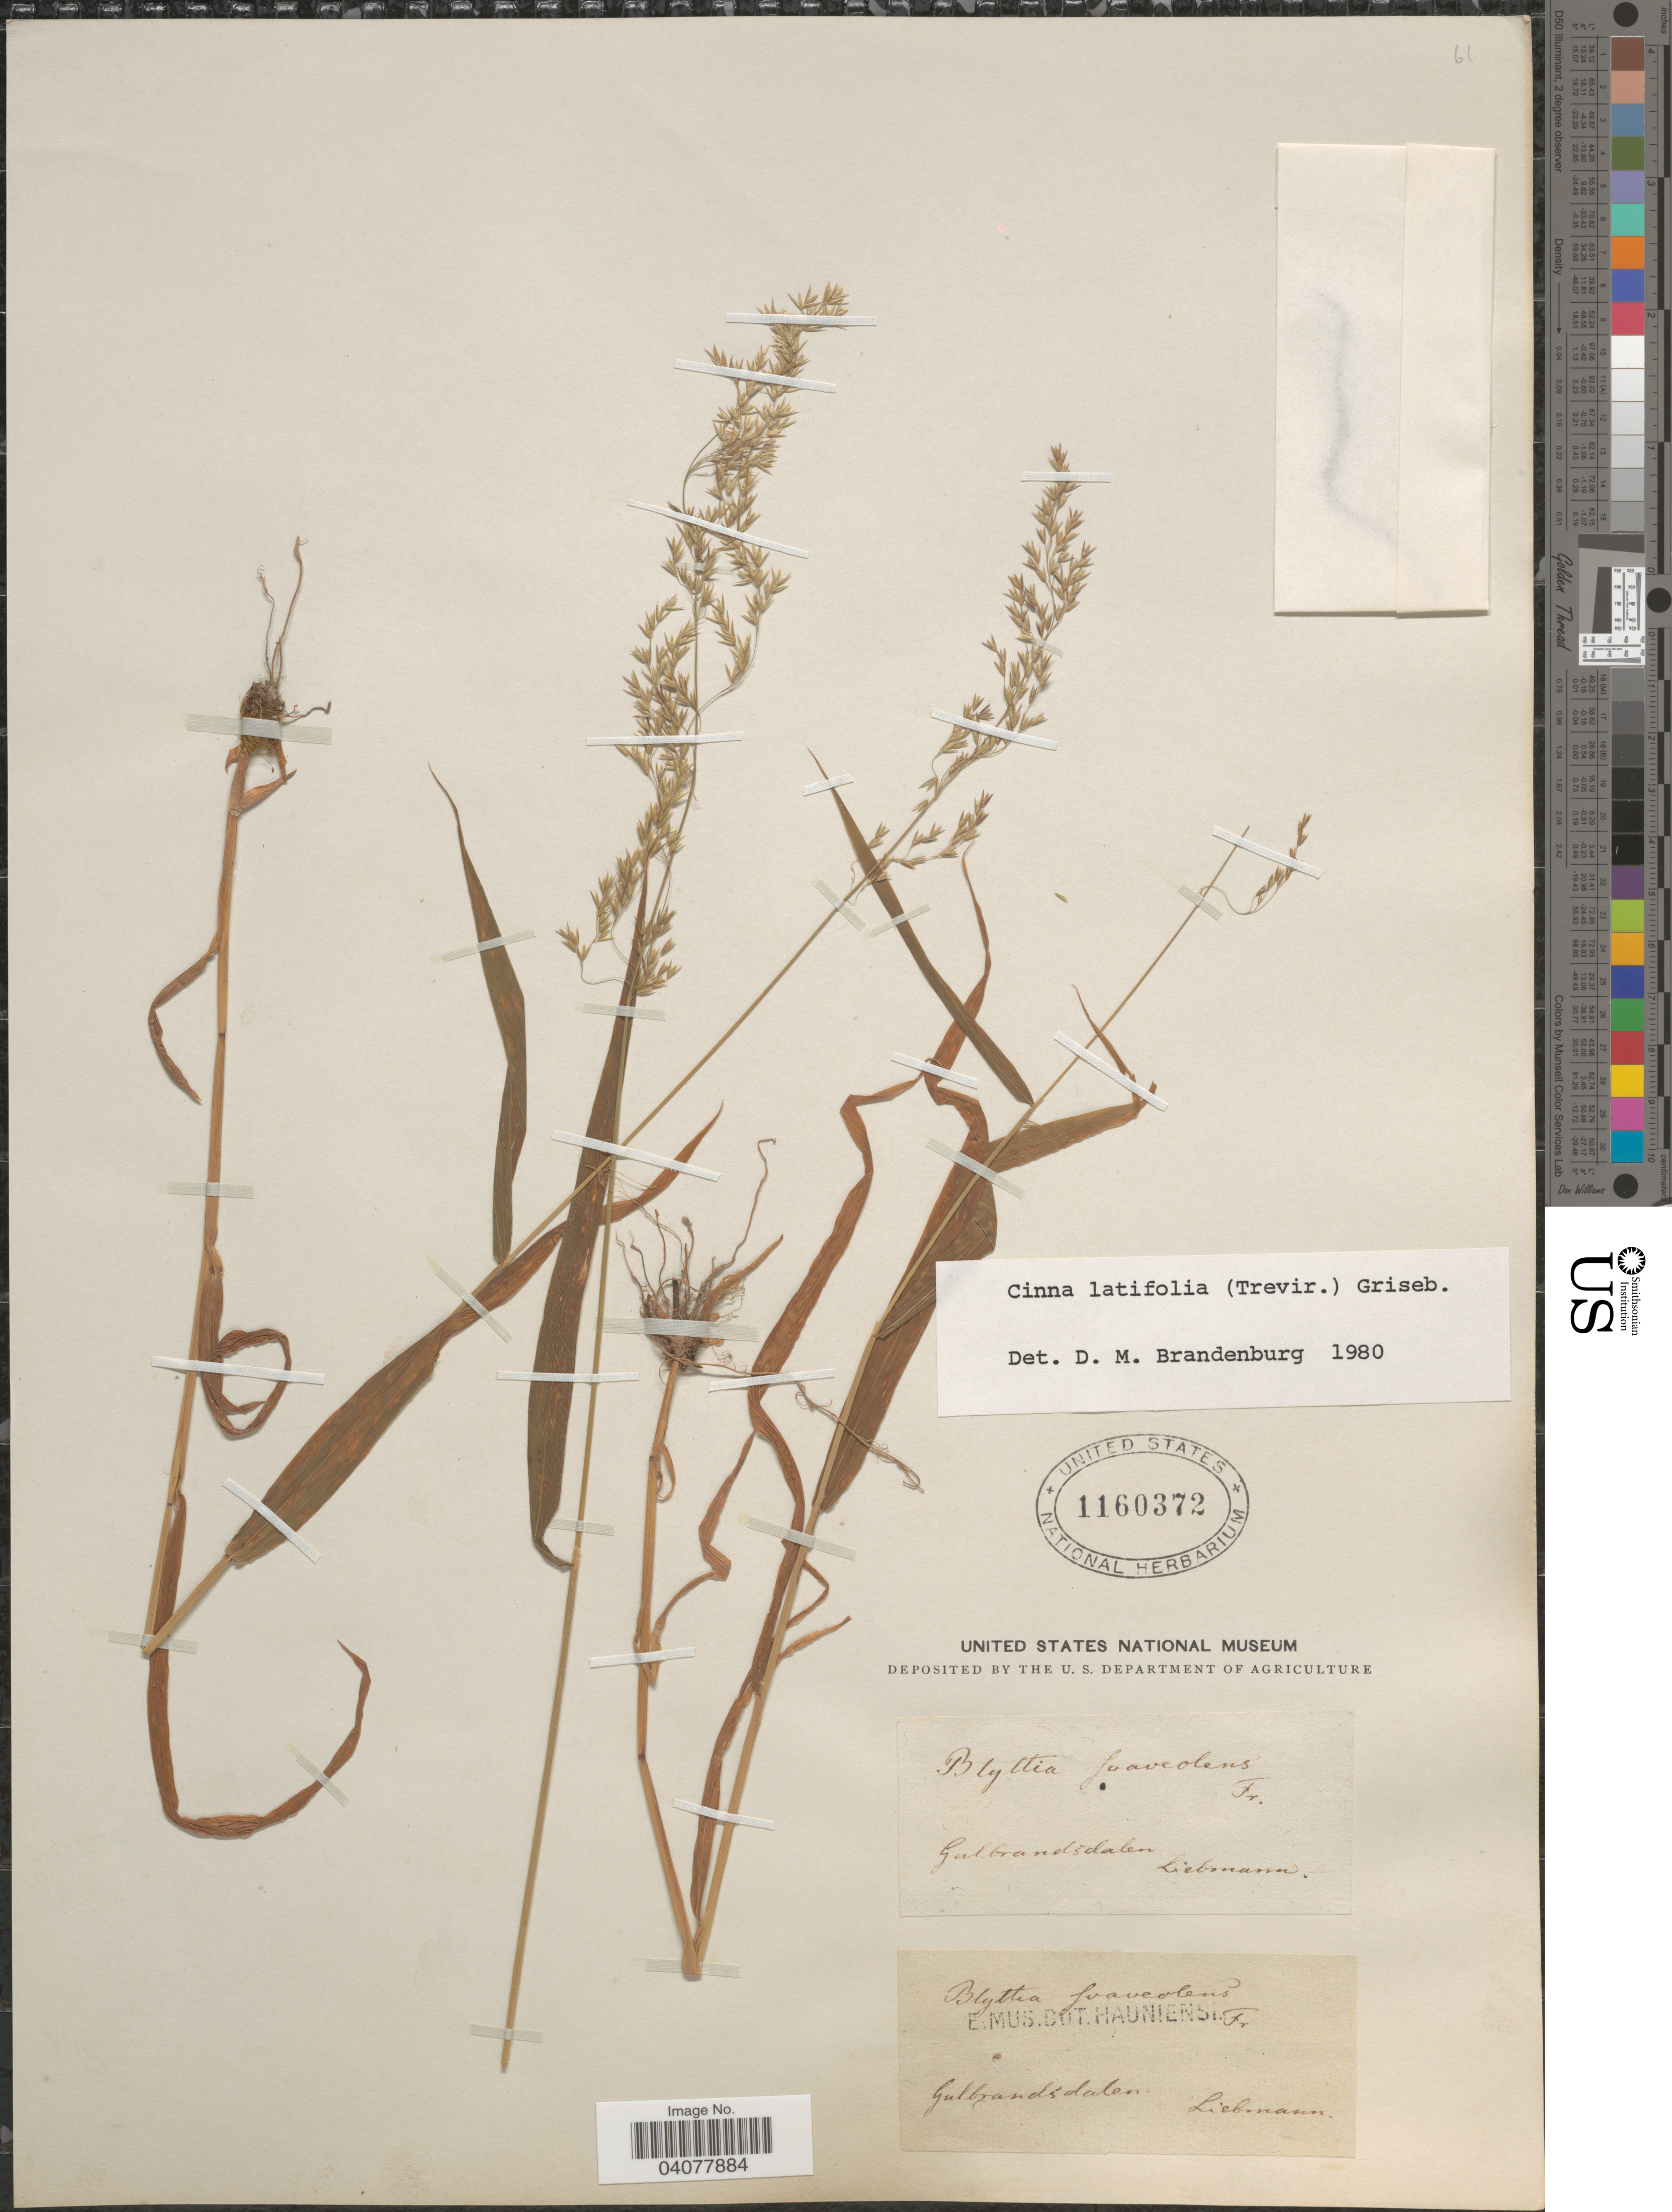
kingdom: Plantae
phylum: Tracheophyta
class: Liliopsida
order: Poales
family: Poaceae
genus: Cinna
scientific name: Cinna latifolia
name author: (Trevir. ex Goeppert) Griseb.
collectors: Liebmann, --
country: Norway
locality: Gudbrandsdalen.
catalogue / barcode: US 1160372